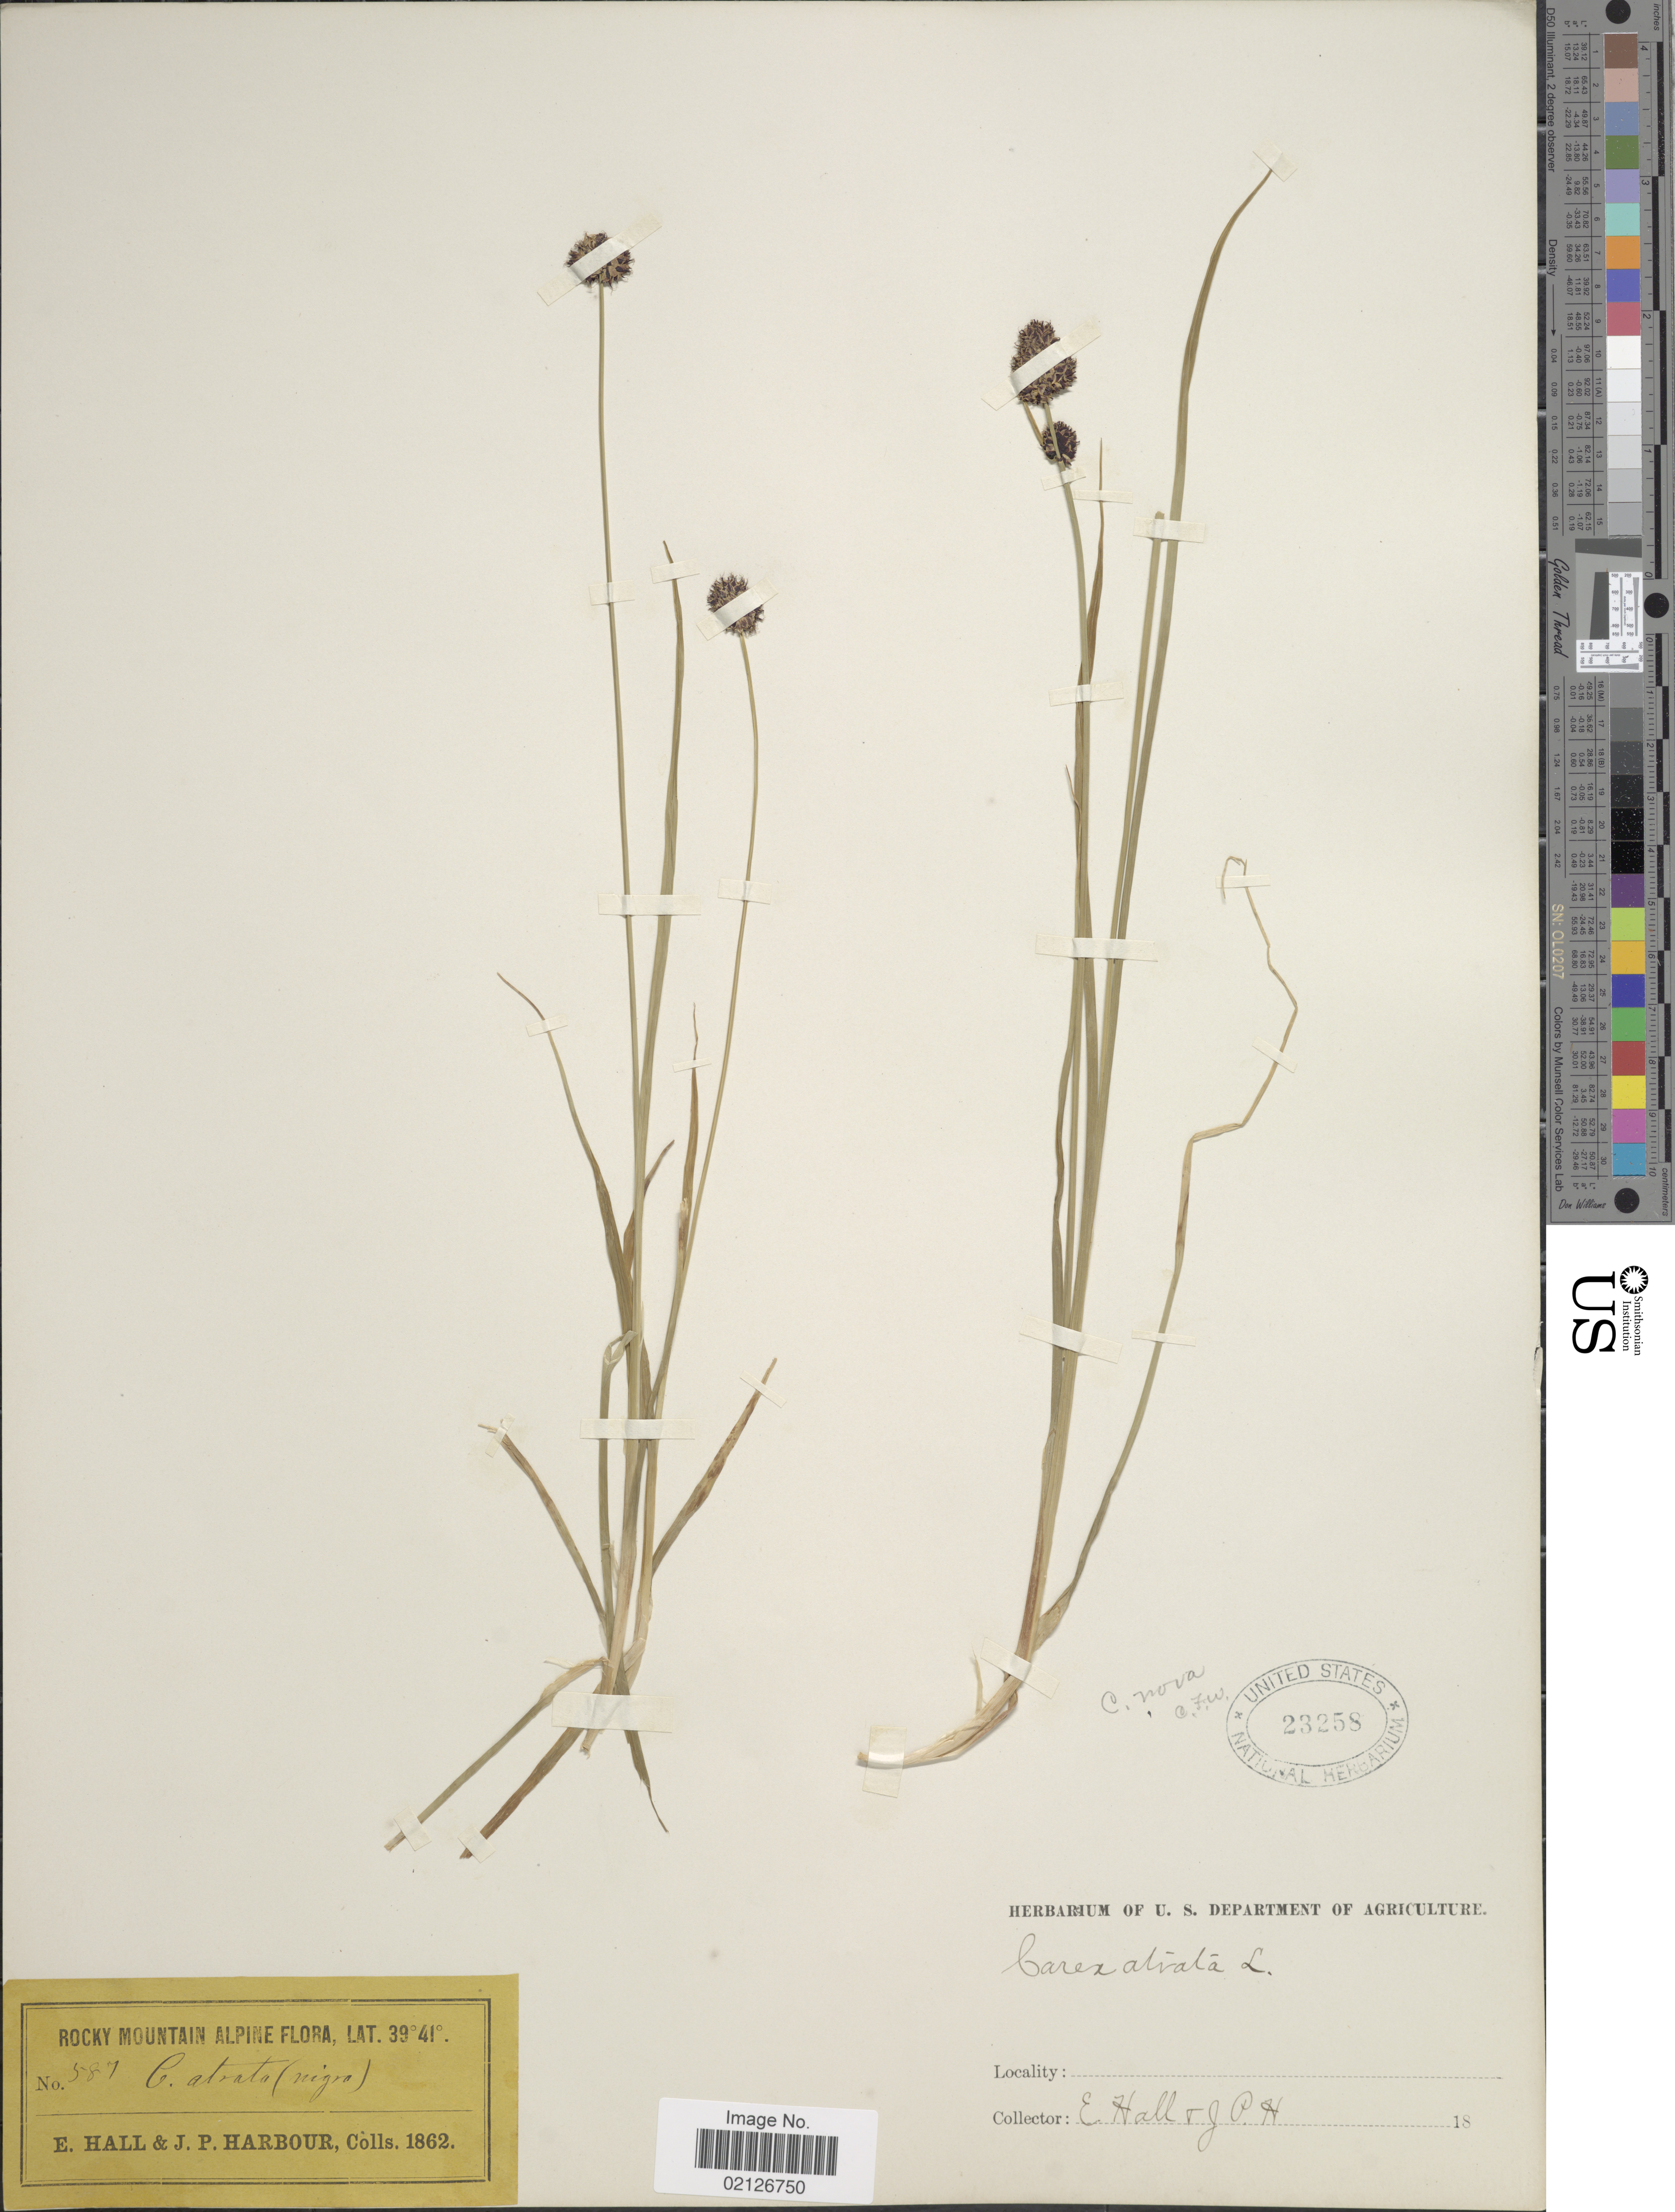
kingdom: Plantae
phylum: Tracheophyta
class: Liliopsida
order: Poales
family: Cyperaceae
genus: Carex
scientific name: Carex nova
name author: L.H. Bailey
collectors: E. Hall & J. Harbour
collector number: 587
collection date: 1862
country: United States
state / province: Colorado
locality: Rocky Mtns. Alpine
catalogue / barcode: US 23258